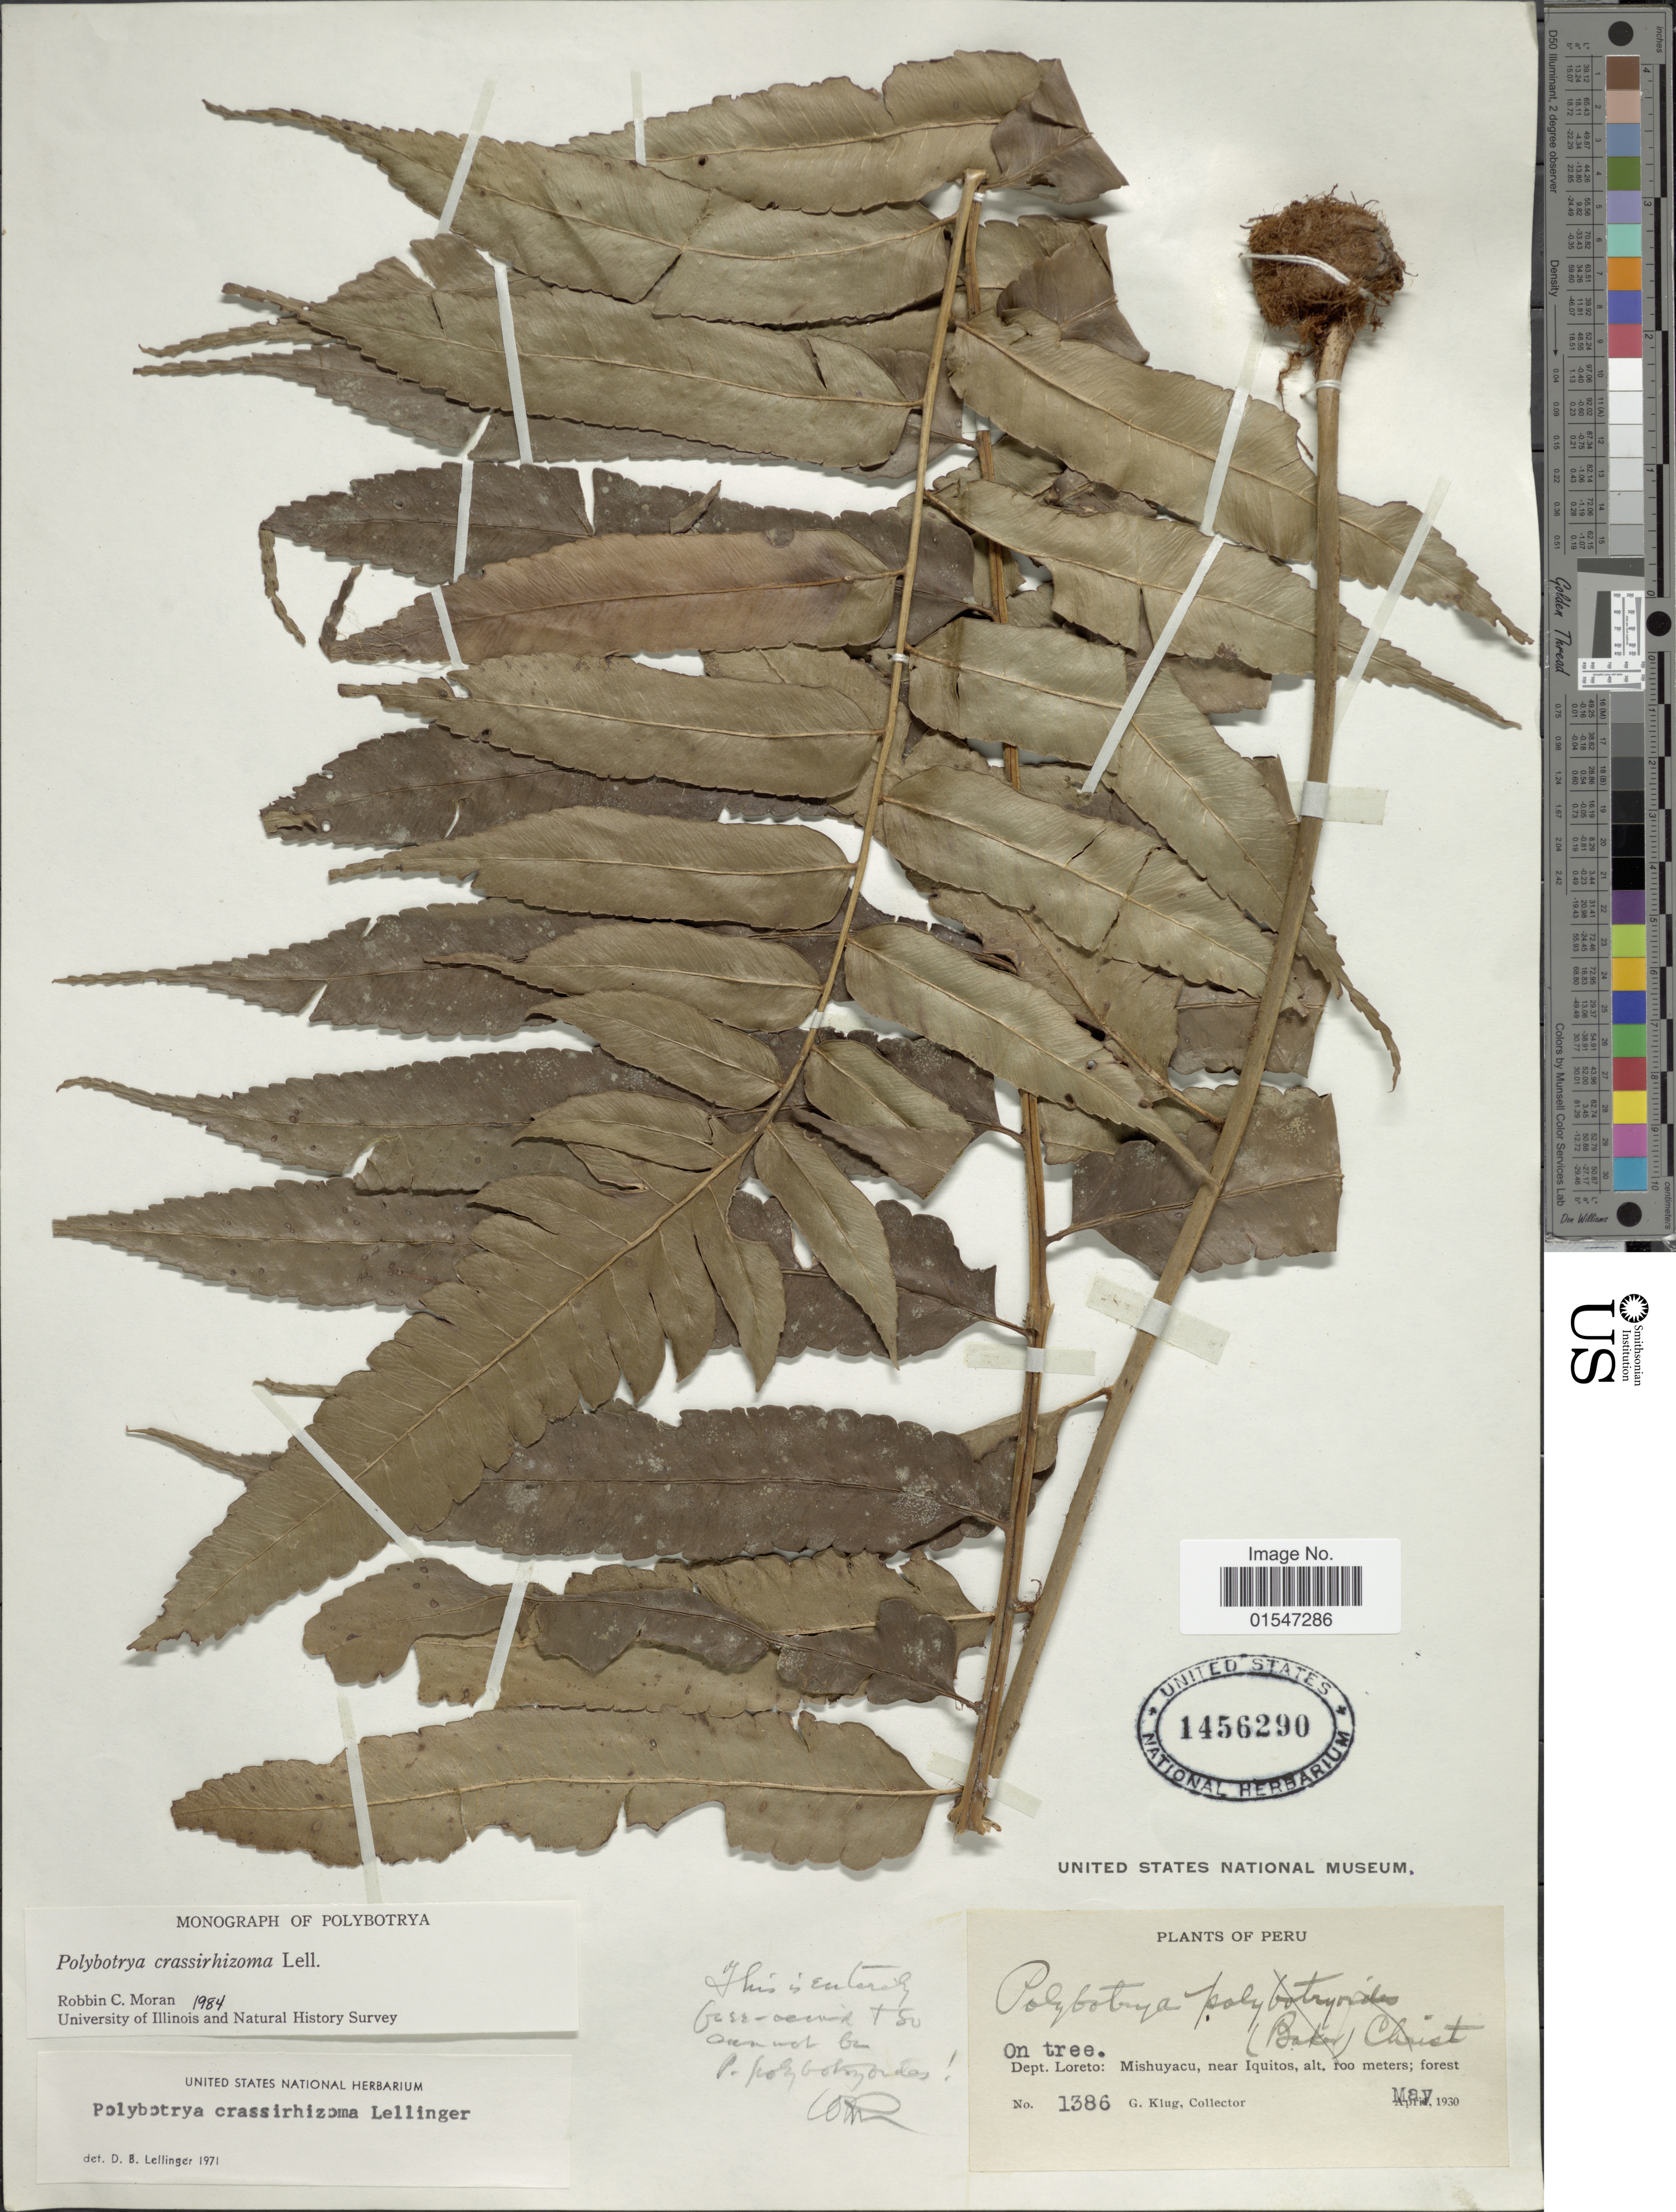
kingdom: Plantae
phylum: Tracheophyta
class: Polypodiopsida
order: Polypodiales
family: Dryopteridaceae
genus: Polybotrya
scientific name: Polybotrya crassirhizoma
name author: Lellinger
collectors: G. Klug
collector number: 1386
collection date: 1930-05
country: Peru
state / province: Loreto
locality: Mishuyacu, near Iquitos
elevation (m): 100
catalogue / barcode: US 1456290